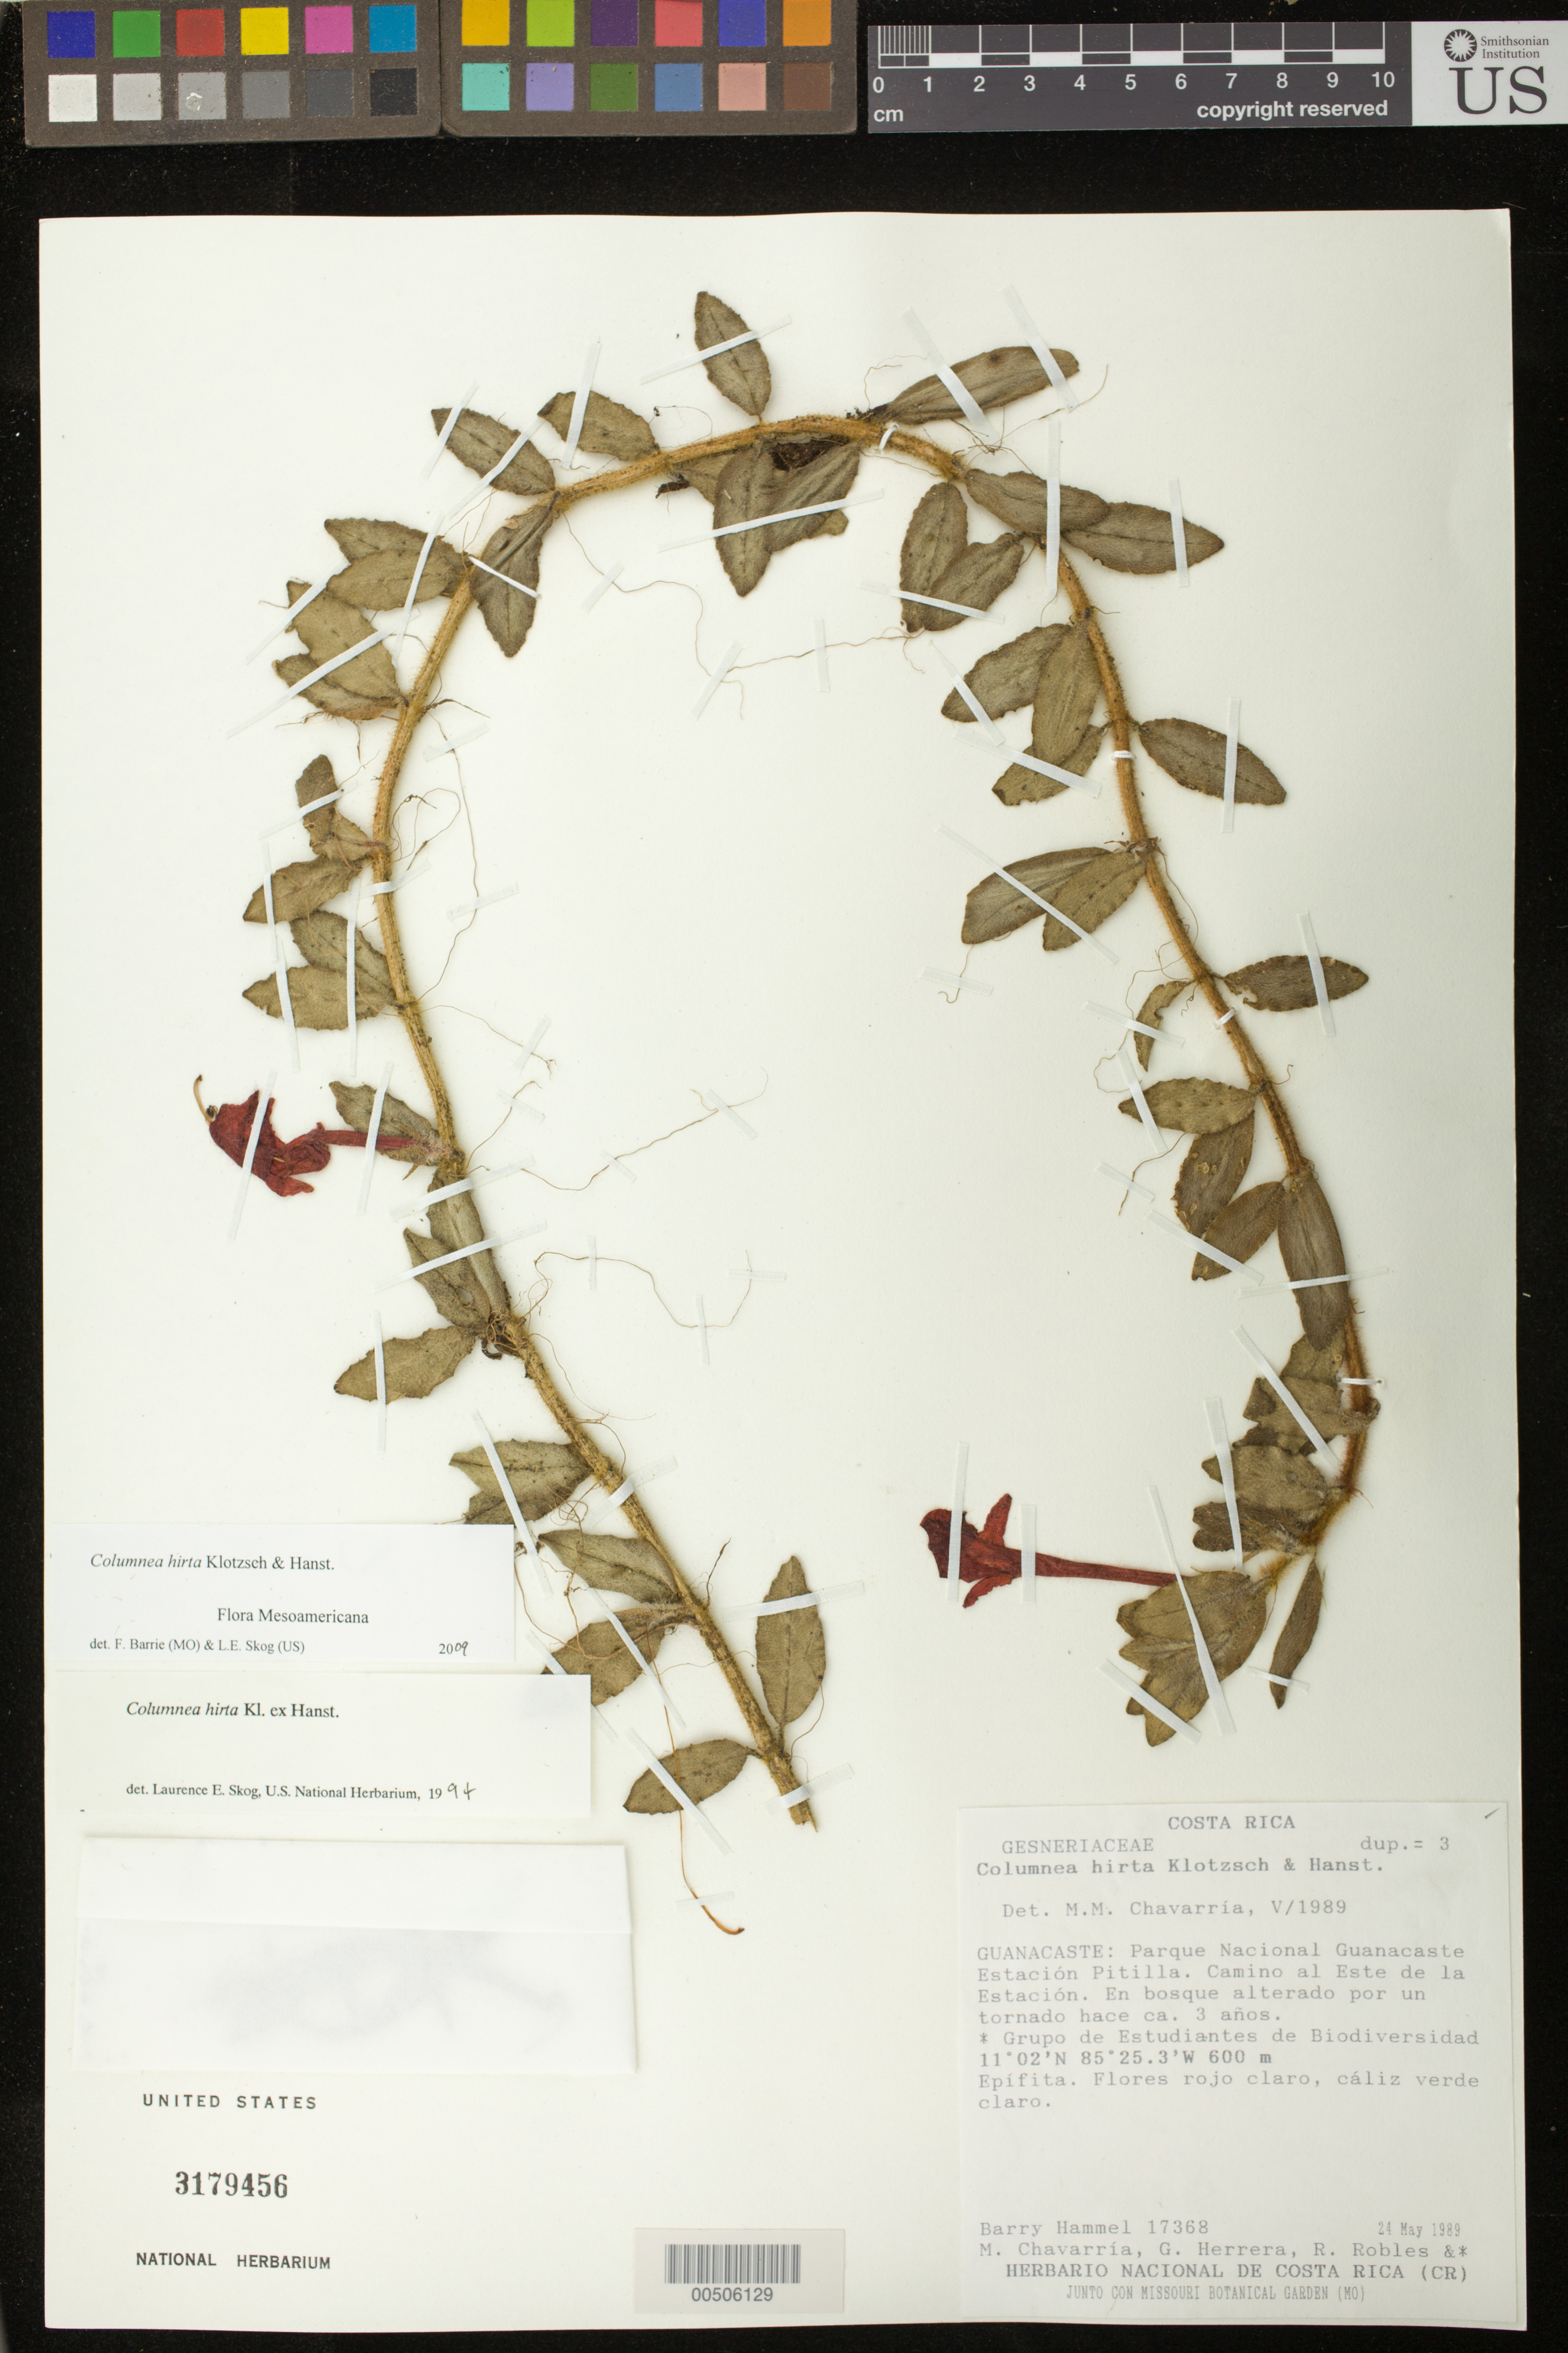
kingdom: Plantae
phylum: Tracheophyta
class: Magnoliopsida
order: Lamiales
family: Gesneriaceae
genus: Columnea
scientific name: Columnea hirta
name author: Klotzsch & Hanst.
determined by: Skog, Laurence E.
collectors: B. Hammel, M. Chavarria, G. Herrera & R. Robles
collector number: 17368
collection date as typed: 24 May 1989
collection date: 1989-05-24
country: Costa Rica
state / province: Guanacaste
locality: Cantón La Cruz, Dist. Santa Cecilia, Estacion Pitilla. Camino al Este de la Estacion. En bosque alterado por un tornado hace ca. 3 anos. * Grupo de Estudiantes de Biodiversidad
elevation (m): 600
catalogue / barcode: US 3179456